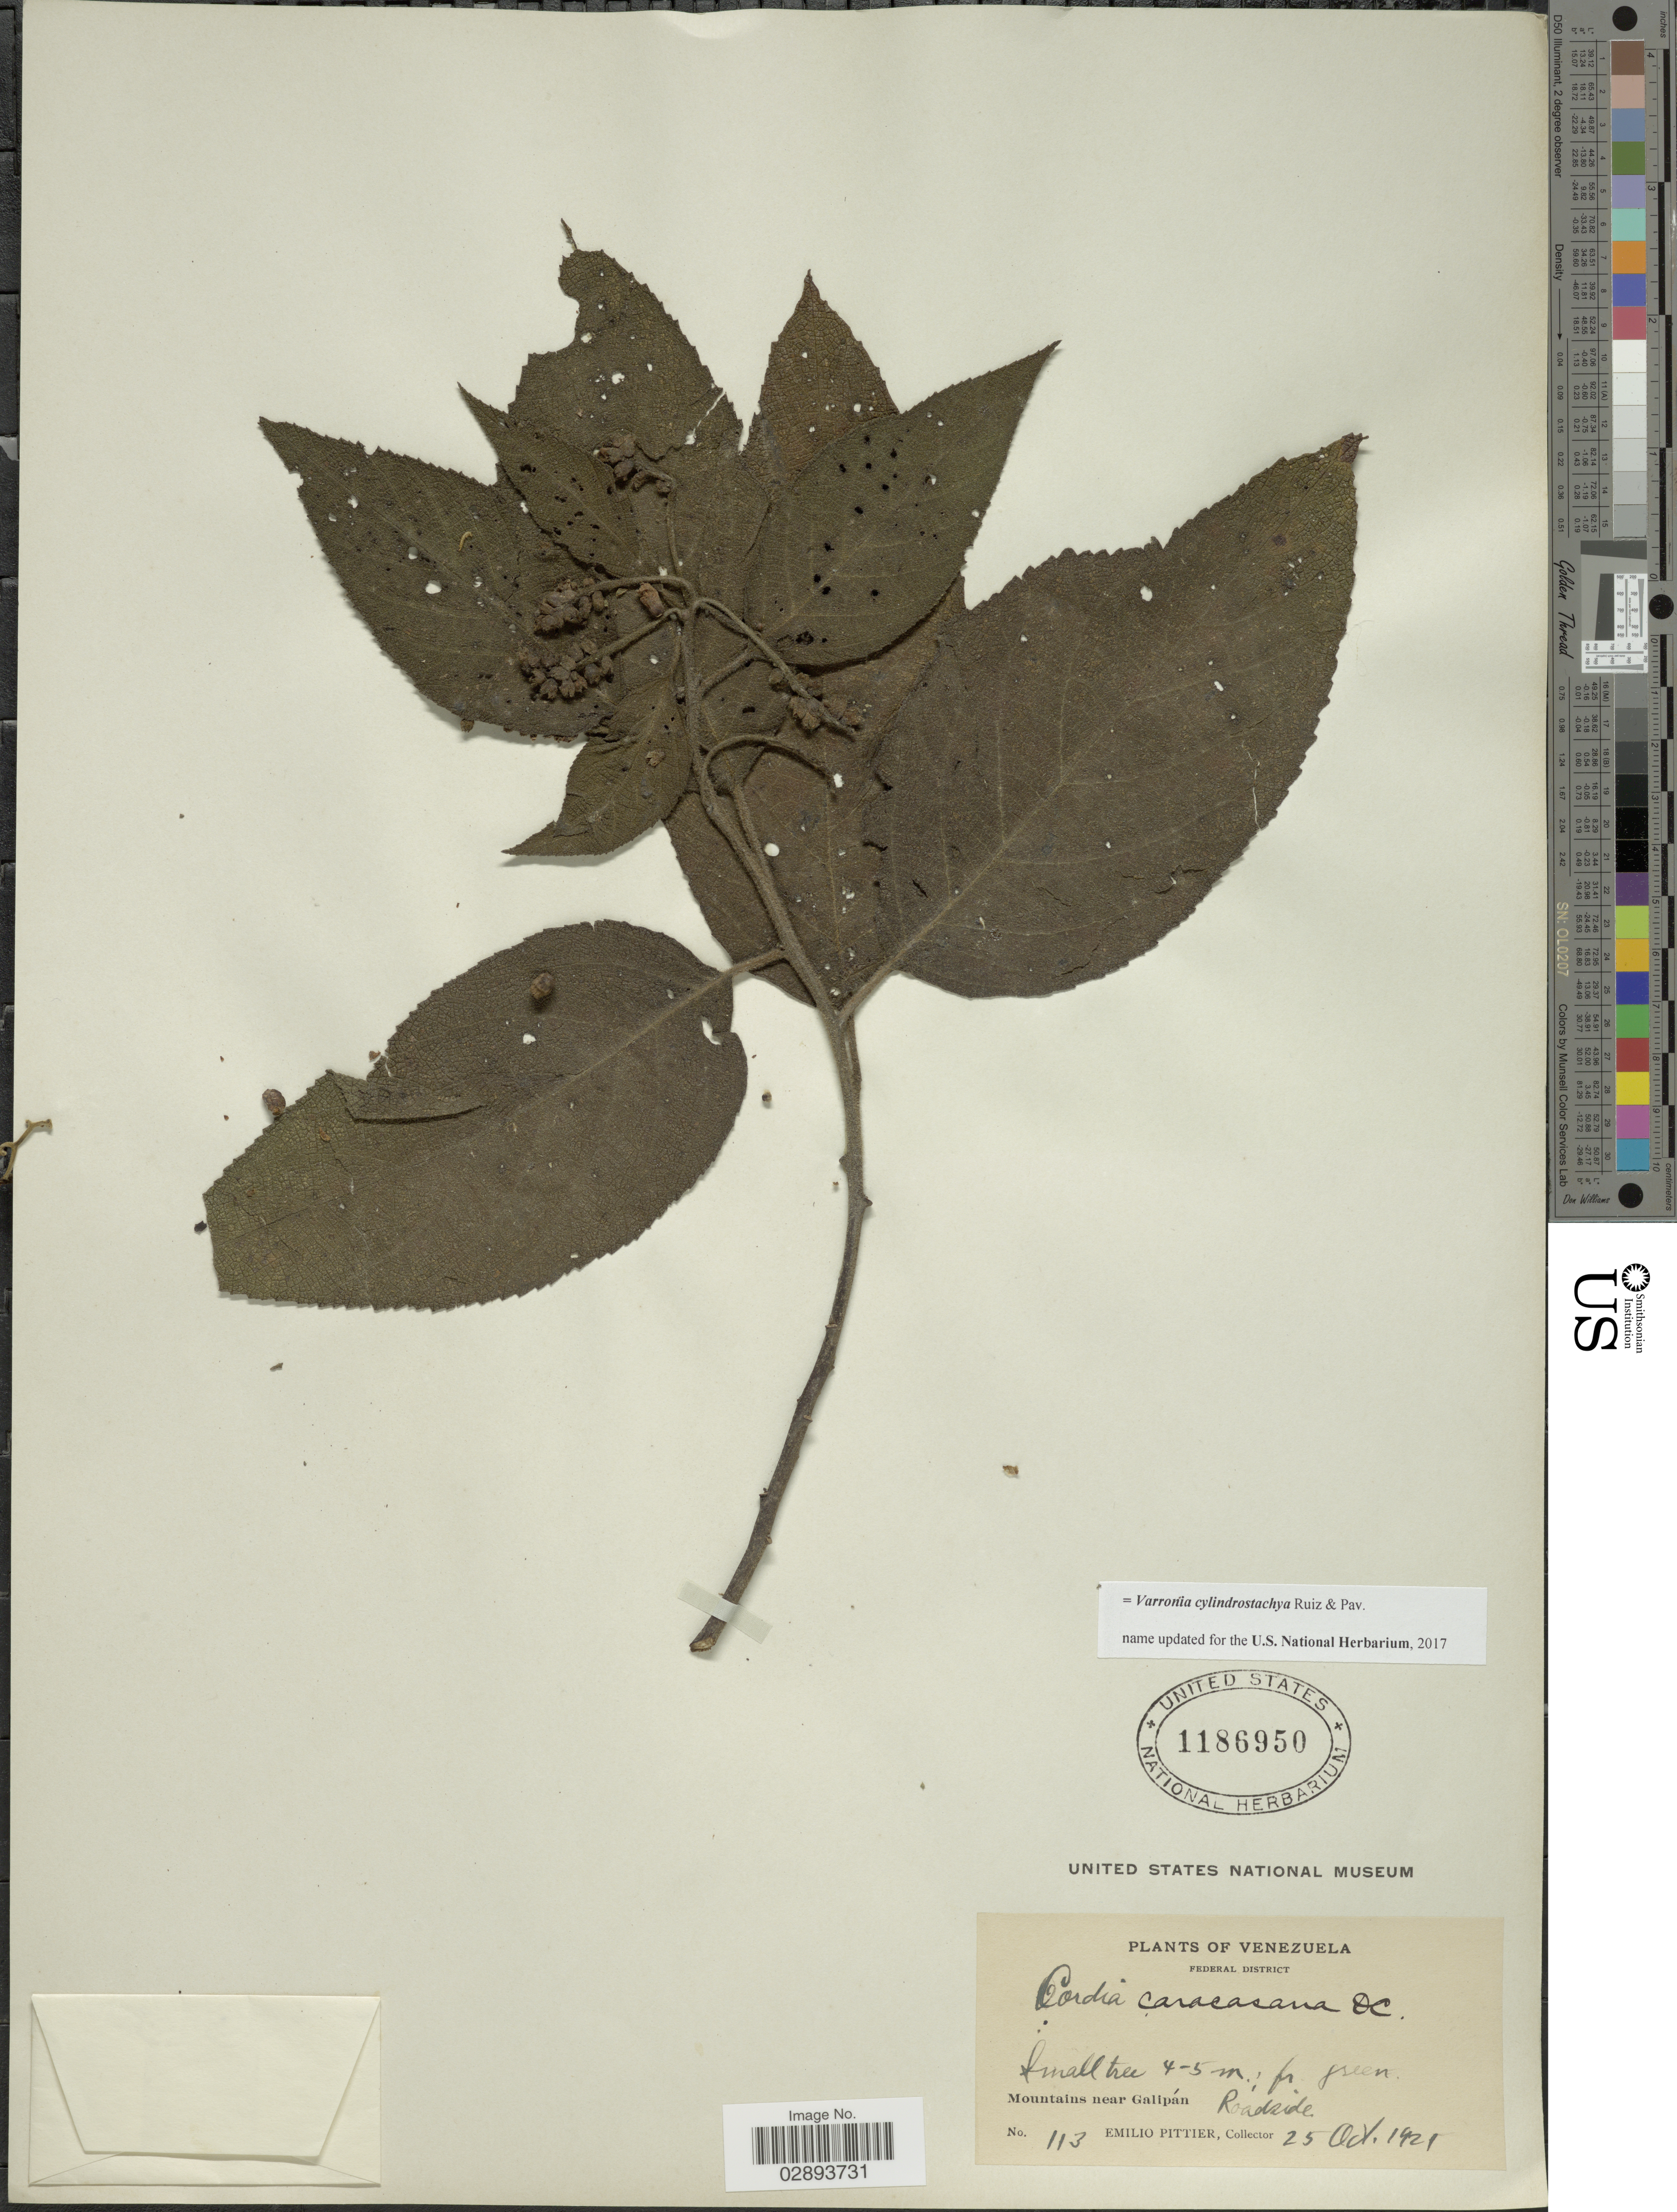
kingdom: Plantae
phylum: Tracheophyta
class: Magnoliopsida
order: Boraginales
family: Cordiaceae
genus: Varronia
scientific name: Varronia cylindrostachya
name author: Ruiz & Pav.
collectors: E. Pittier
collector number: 113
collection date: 1921-10-25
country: Venezuela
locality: Federal District, Mountains near Galipán, Roadside.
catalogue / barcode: US 1186950